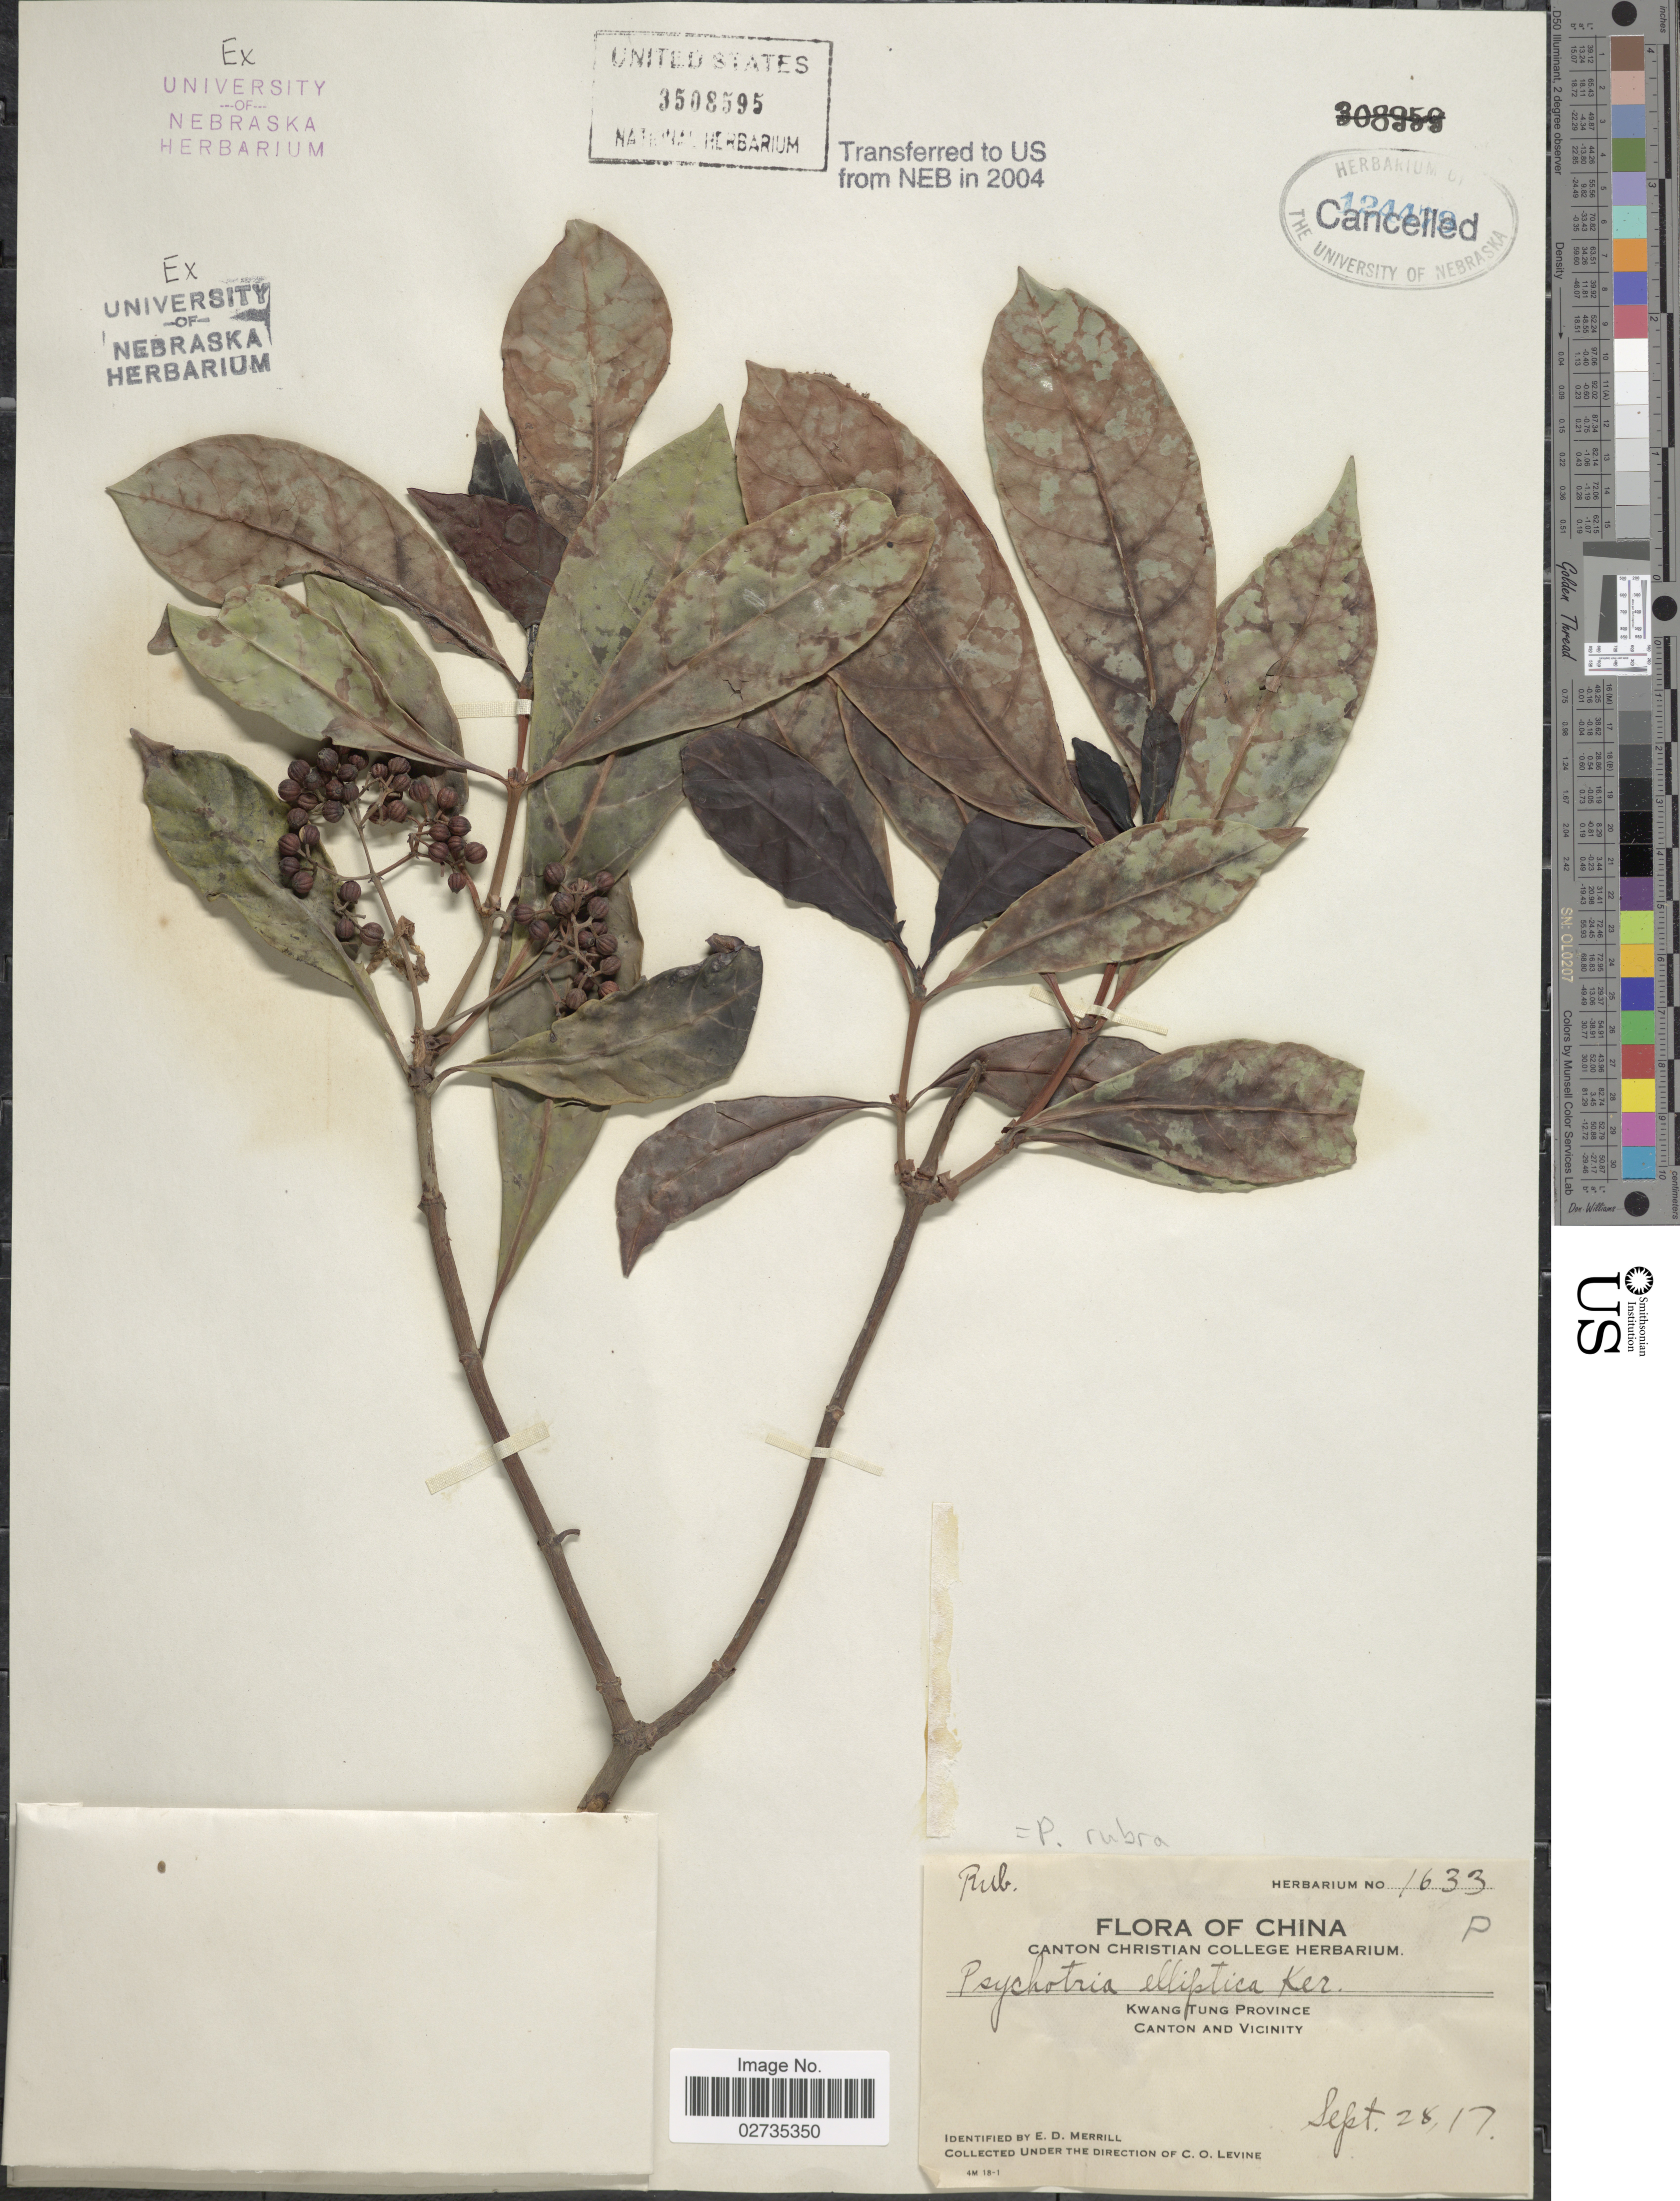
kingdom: Plantae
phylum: Tracheophyta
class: Magnoliopsida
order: Gentianales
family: Rubiaceae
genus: Psychotria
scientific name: Psychotria elliptica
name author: Willd. ex Roem. & Schult.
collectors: C. O. Levine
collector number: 1633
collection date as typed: Transcribed d/m/y: 28/9/17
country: China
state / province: Guangdong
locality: Kwang Tung Province, Canton and Vicinity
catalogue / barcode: US 3508595